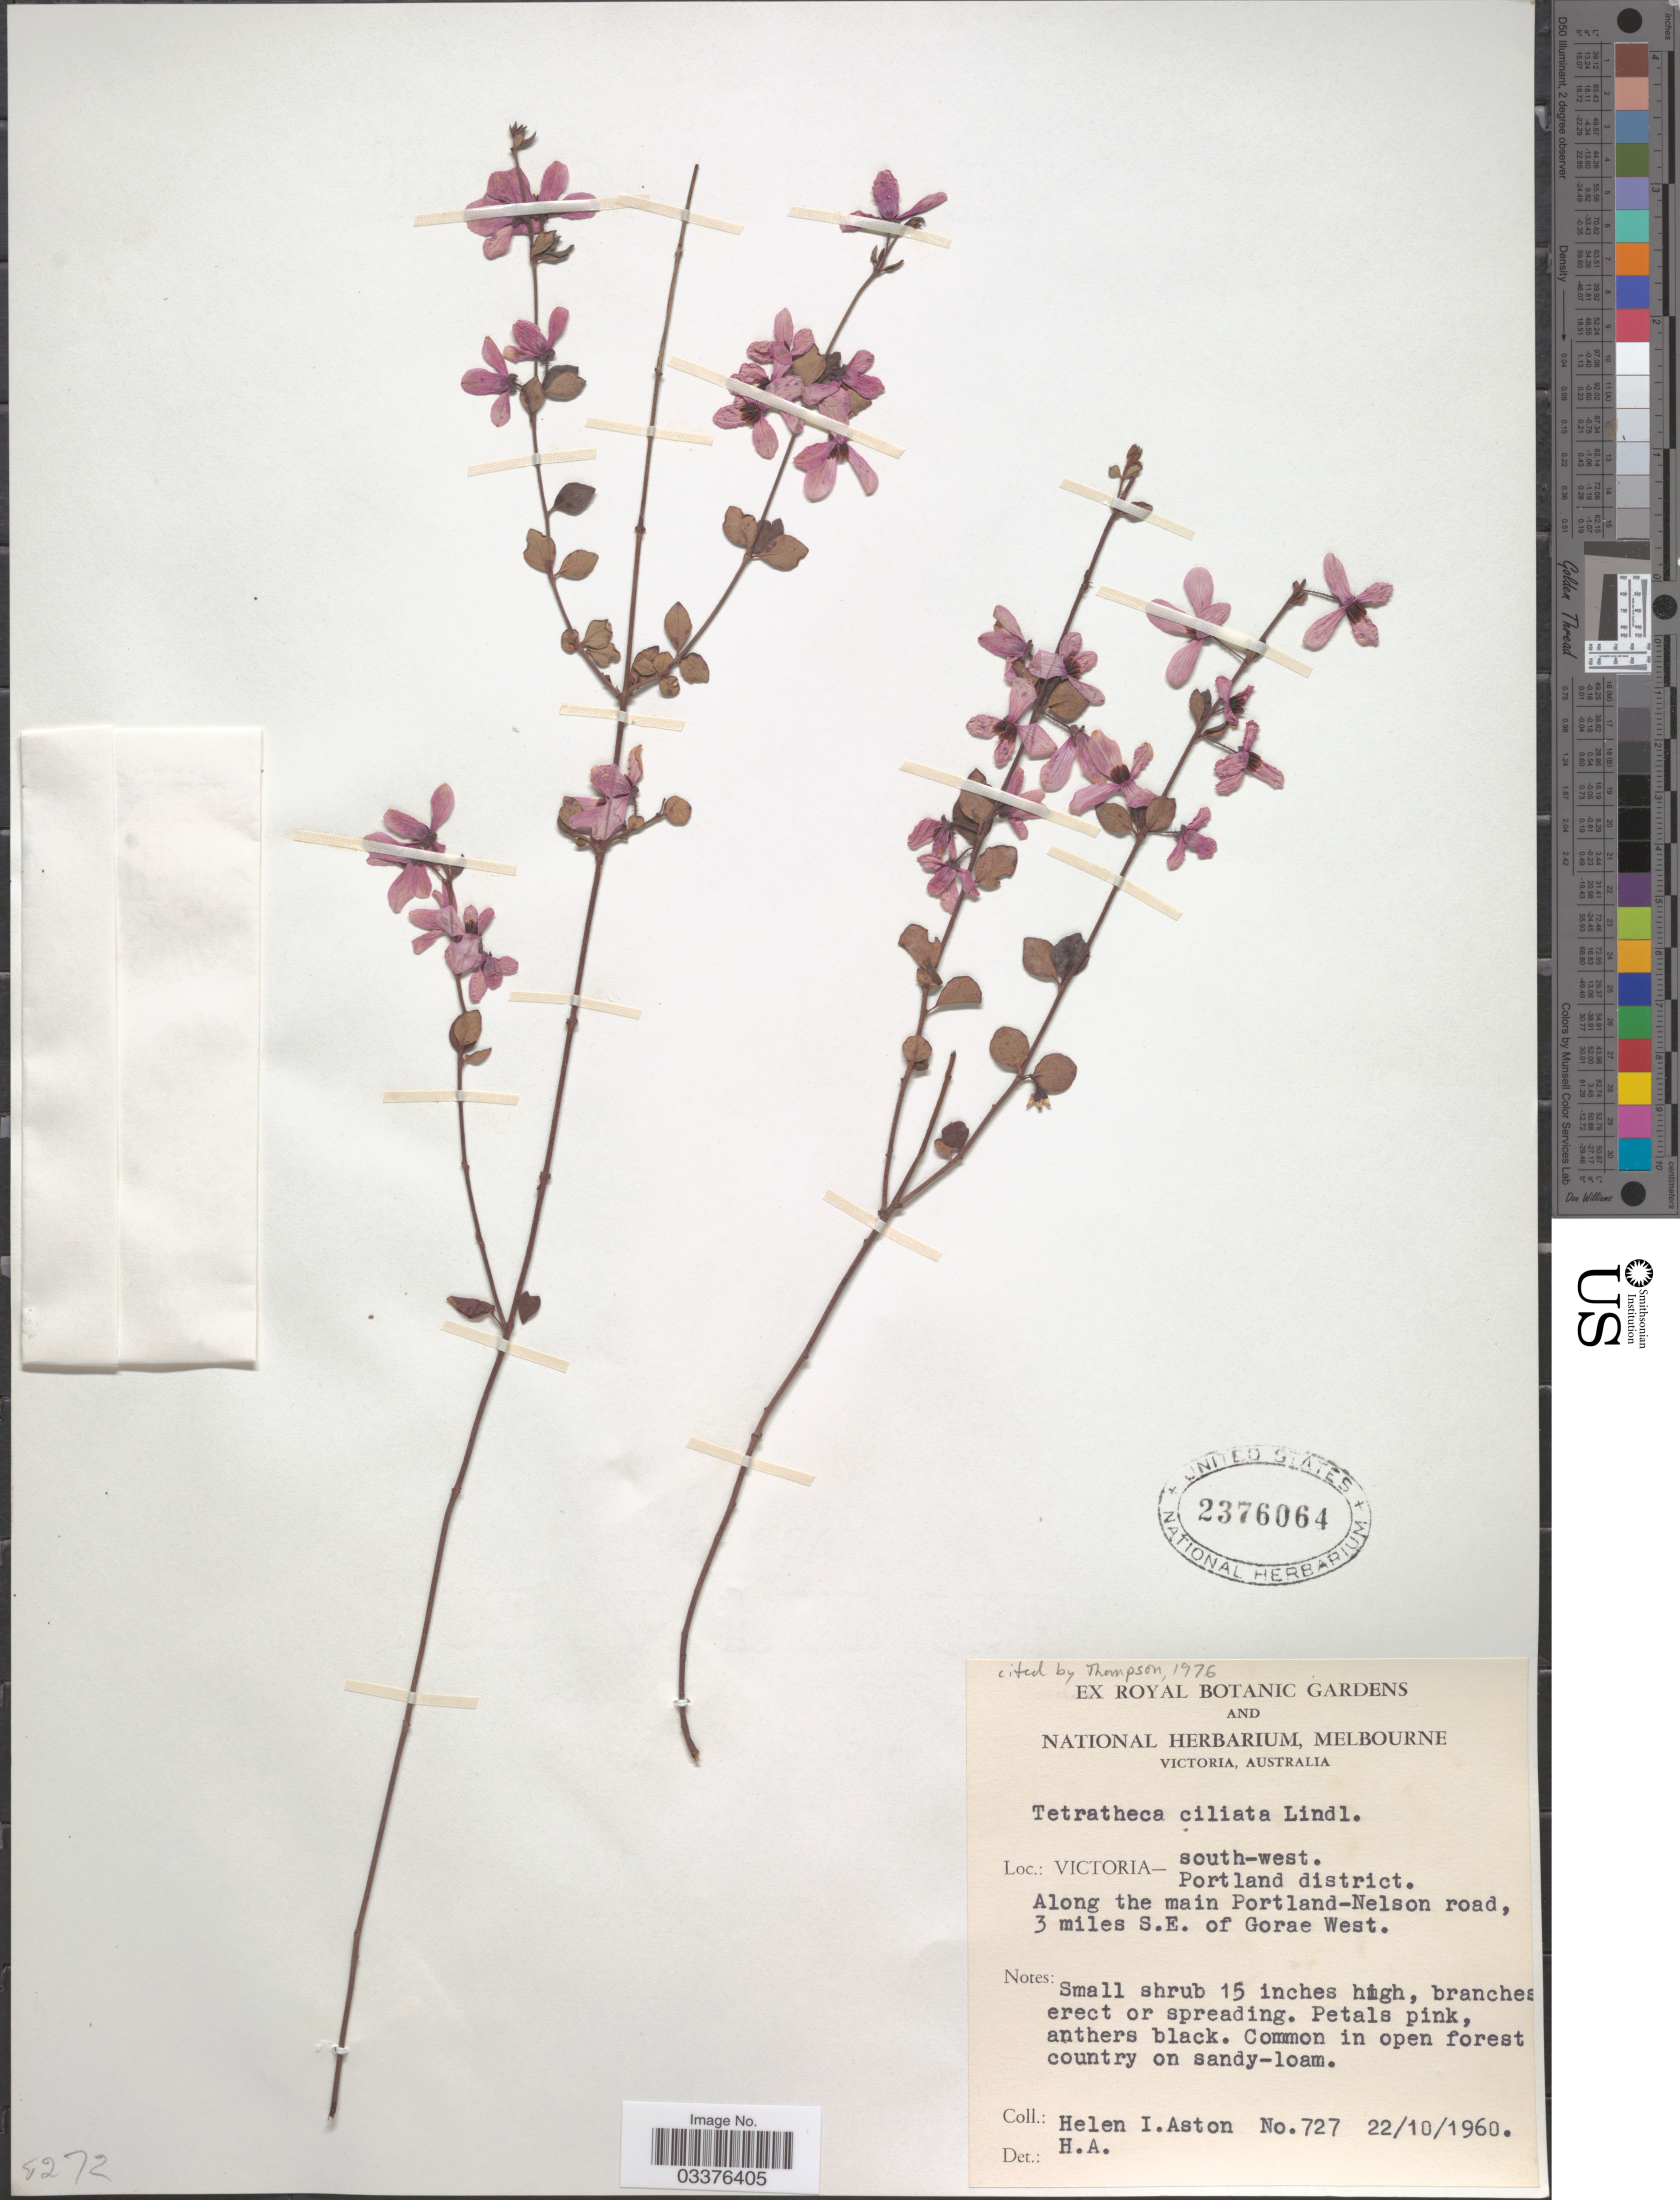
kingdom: Plantae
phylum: Tracheophyta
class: Magnoliopsida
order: Oxalidales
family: Elaeocarpaceae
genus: Tetratheca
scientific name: Tetratheca ciliata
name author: Lindl.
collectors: H. I. Aston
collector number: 727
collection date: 1960-10-22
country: Australia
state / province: Victoria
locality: Victoria- south-west. Portland district. Along the main Portland-Nelson road, 3 miles S.E. of Gorae West.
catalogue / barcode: US 2376064